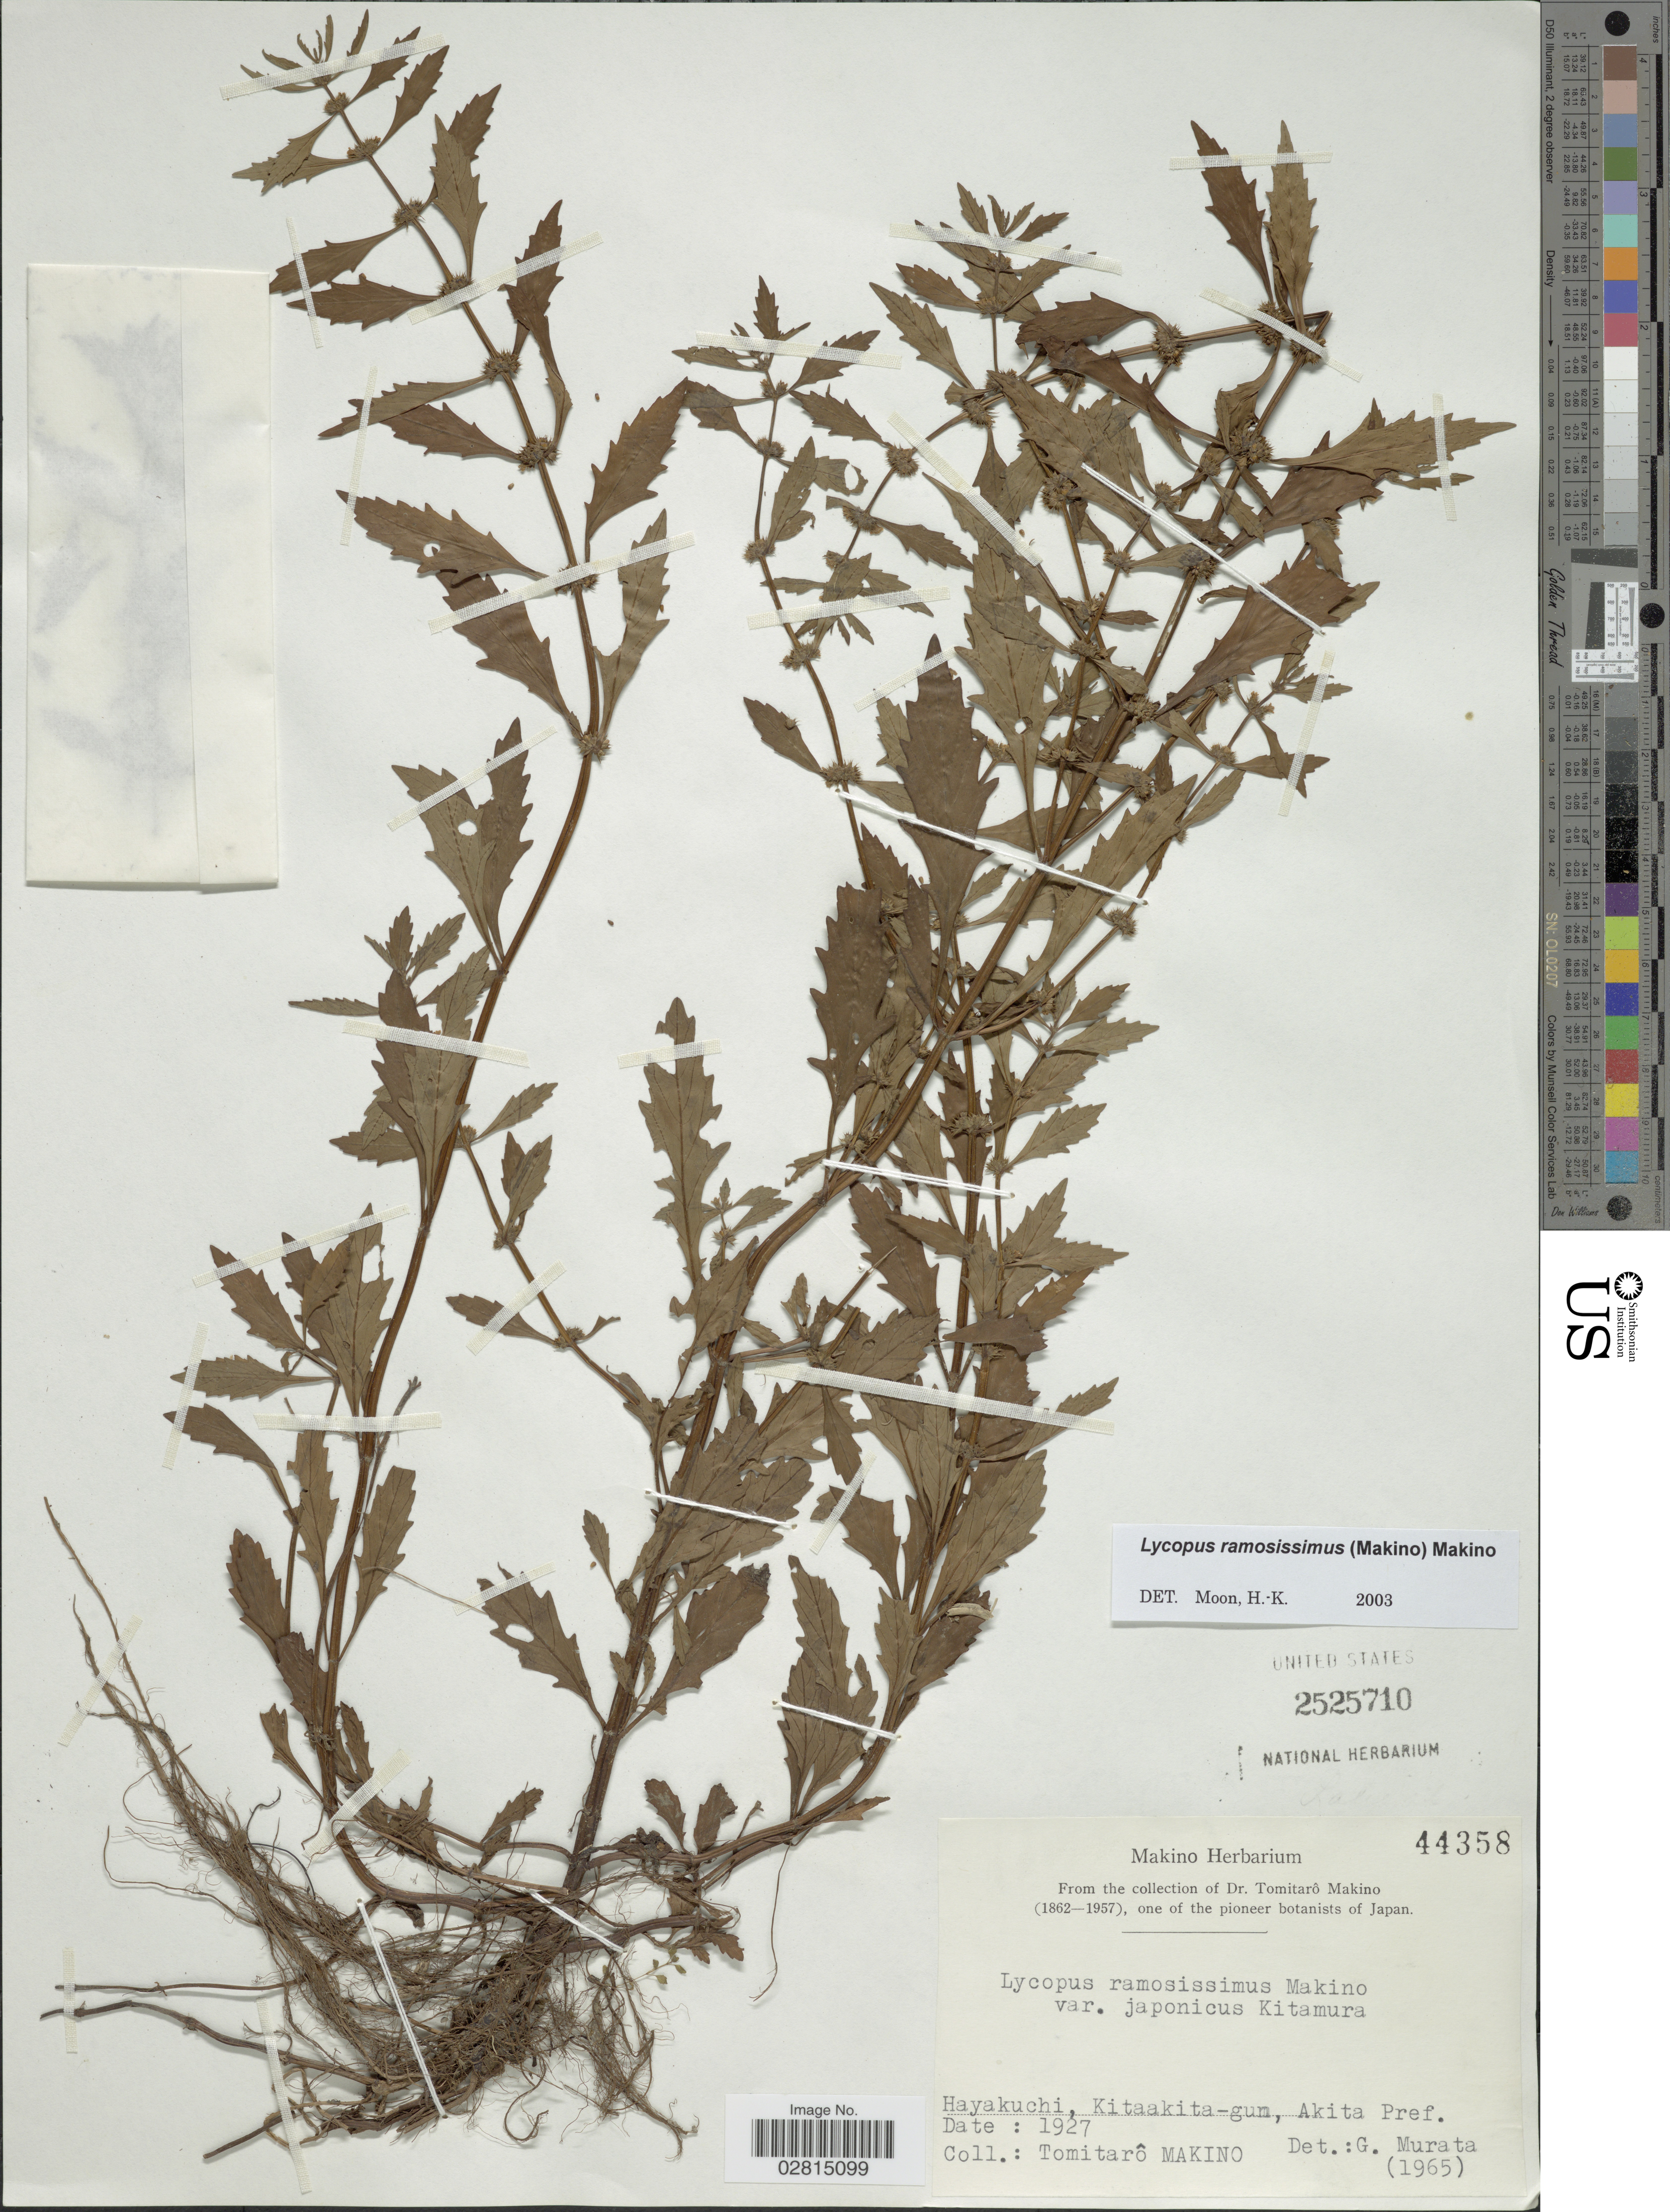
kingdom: Plantae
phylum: Tracheophyta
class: Magnoliopsida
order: Lamiales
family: Lamiaceae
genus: Lycopus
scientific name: Lycopus cavaleriei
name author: H. Lév.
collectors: T. Makino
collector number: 44358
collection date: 1927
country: Japan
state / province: Akita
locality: Hayakuchi, Kitaakita-gun, Akita Pref.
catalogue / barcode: US 2525710